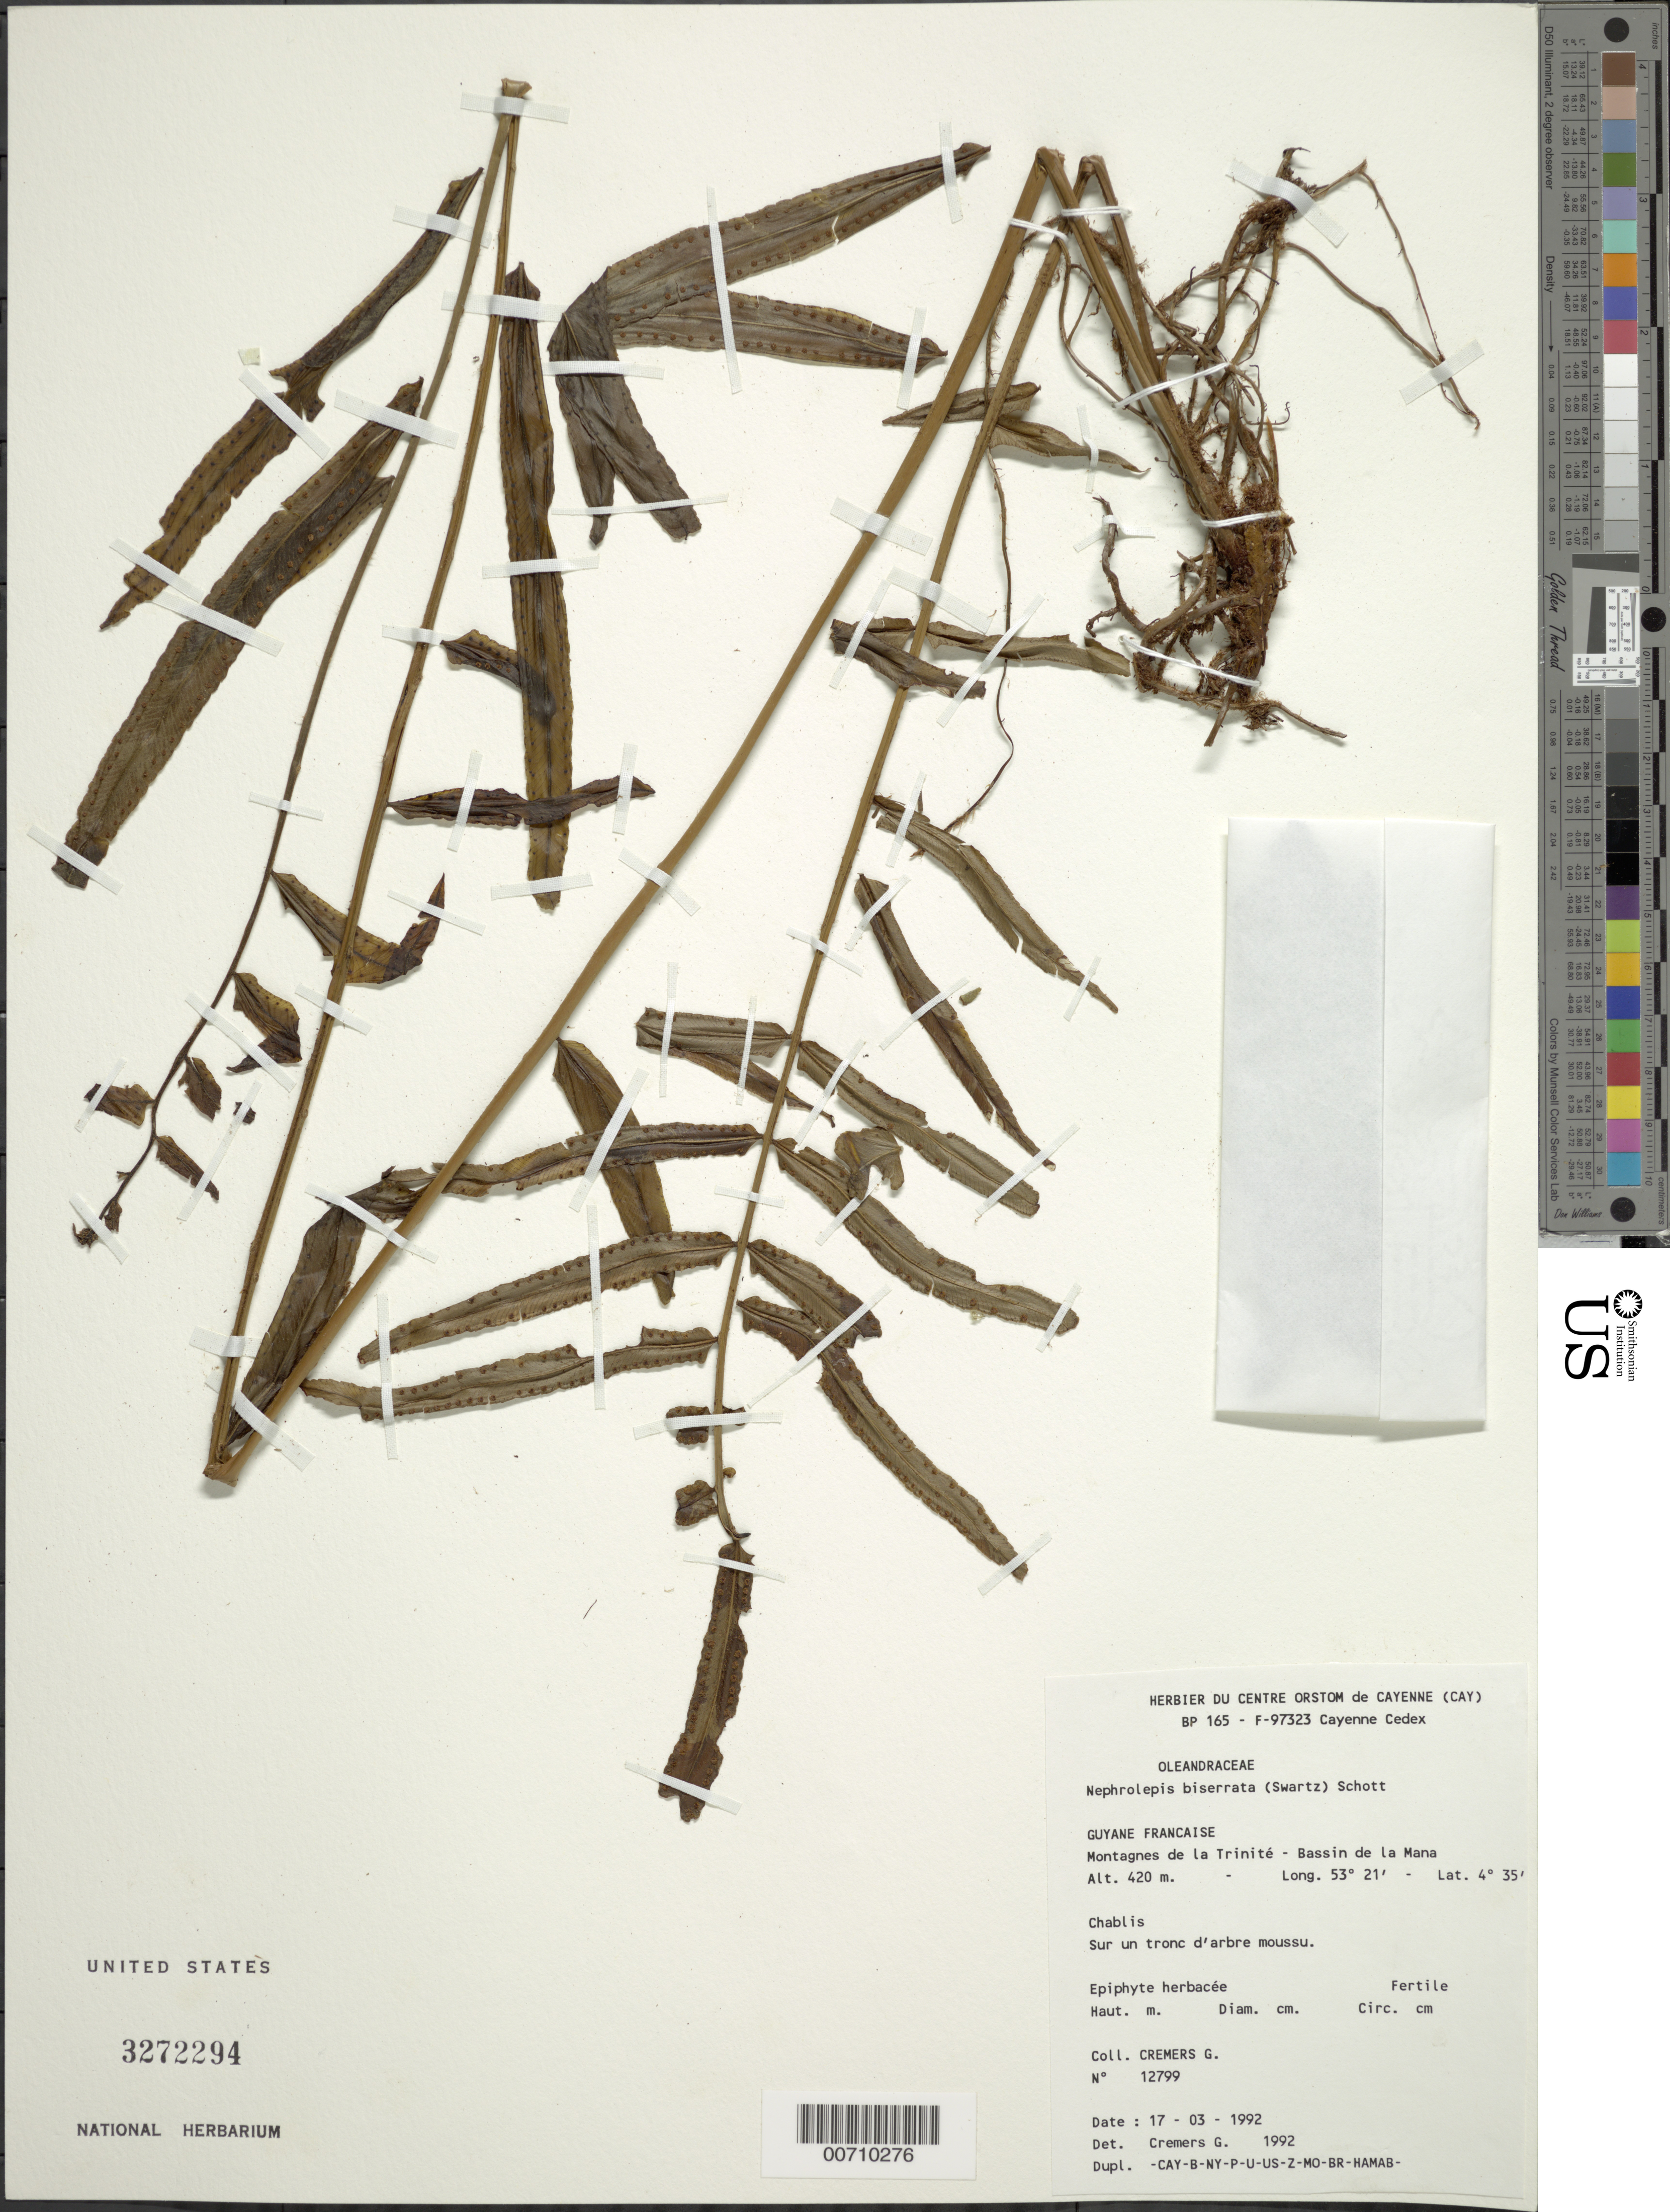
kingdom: Plantae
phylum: Tracheophyta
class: Polypodiopsida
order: Polypodiales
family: Nephrolepidaceae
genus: Nephrolepis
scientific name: Nephrolepis biserrata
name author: (Sw.) Schott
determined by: Cremers, Georges A.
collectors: G. Cremers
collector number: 12799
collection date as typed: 17-Mar-92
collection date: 1992-03-17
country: French Guiana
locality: Montagnes de la Trinité, Bassin de la Mana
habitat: Chablis. Sur un tronc d'arbre moussu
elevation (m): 420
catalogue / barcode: US 3272294